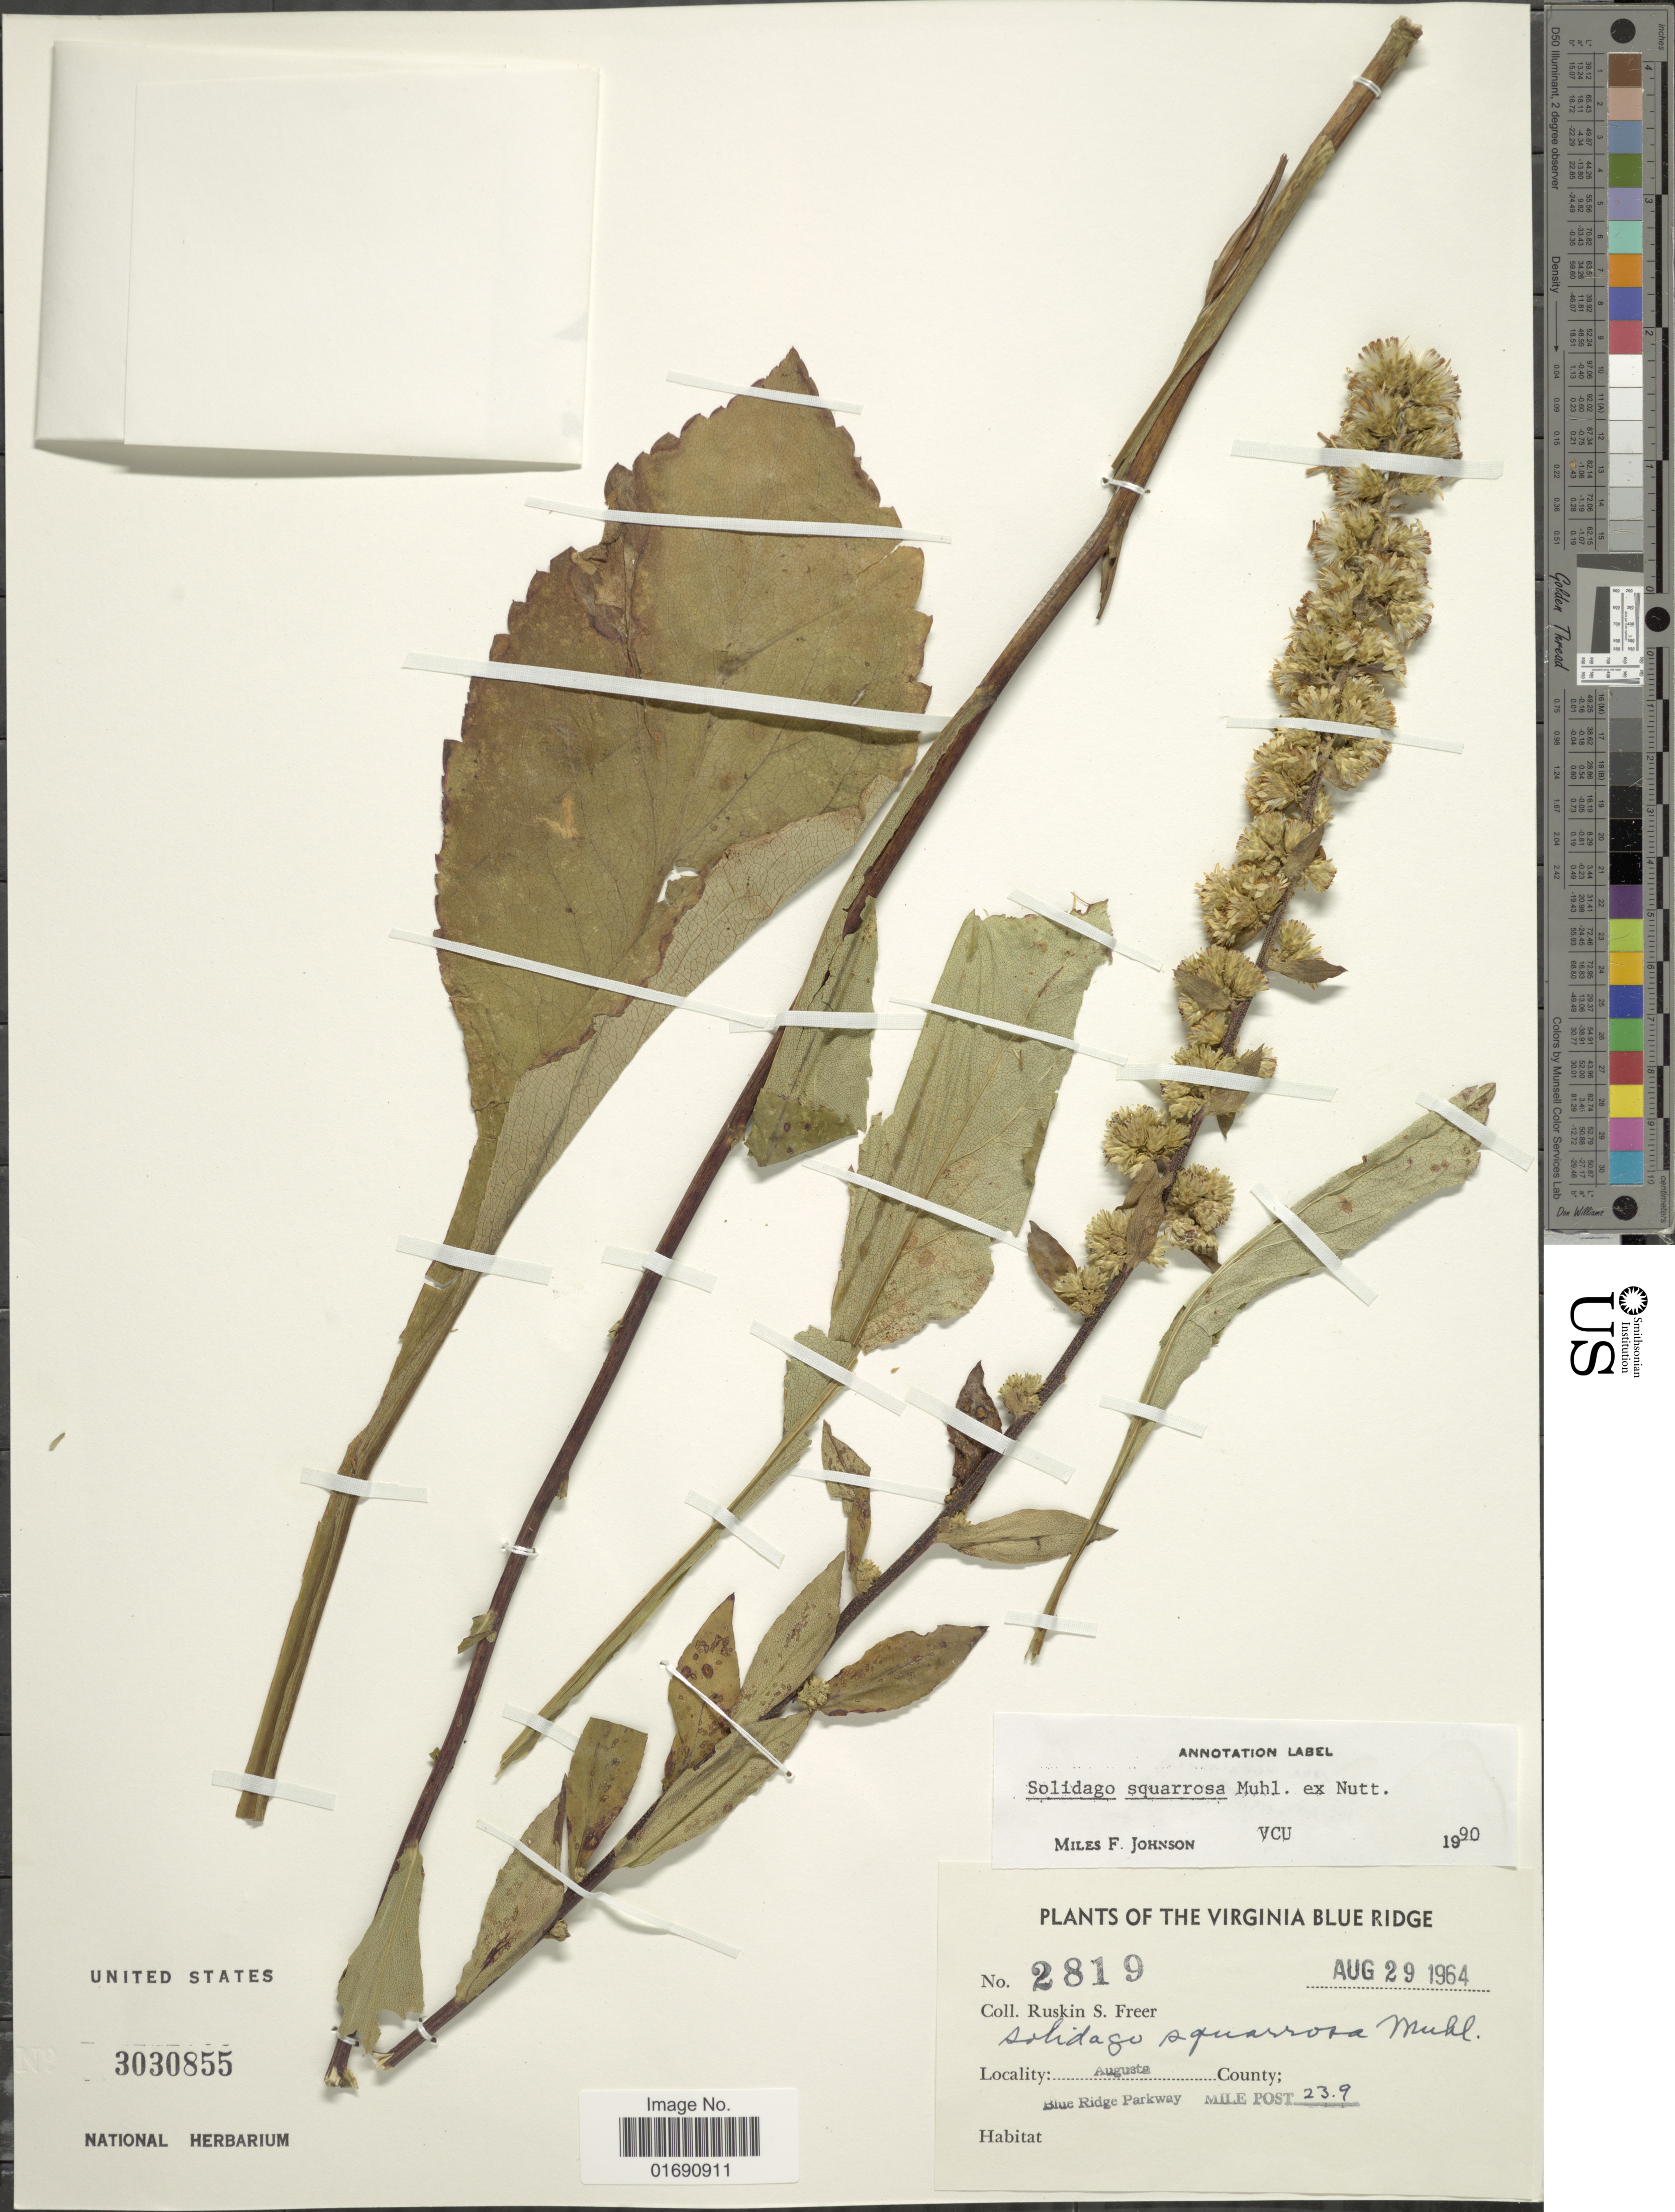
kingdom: Plantae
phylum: Tracheophyta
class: Magnoliopsida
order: Asterales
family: Asteraceae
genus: Solidago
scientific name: Solidago squarrosa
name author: Muhl.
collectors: R. Freer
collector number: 2819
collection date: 1964-08-29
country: United States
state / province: Virginia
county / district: Augusta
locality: The Virginia Blue Ridge, Augusta County; Blue Ridge Parkway MIle Post 23.9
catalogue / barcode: US 3030855